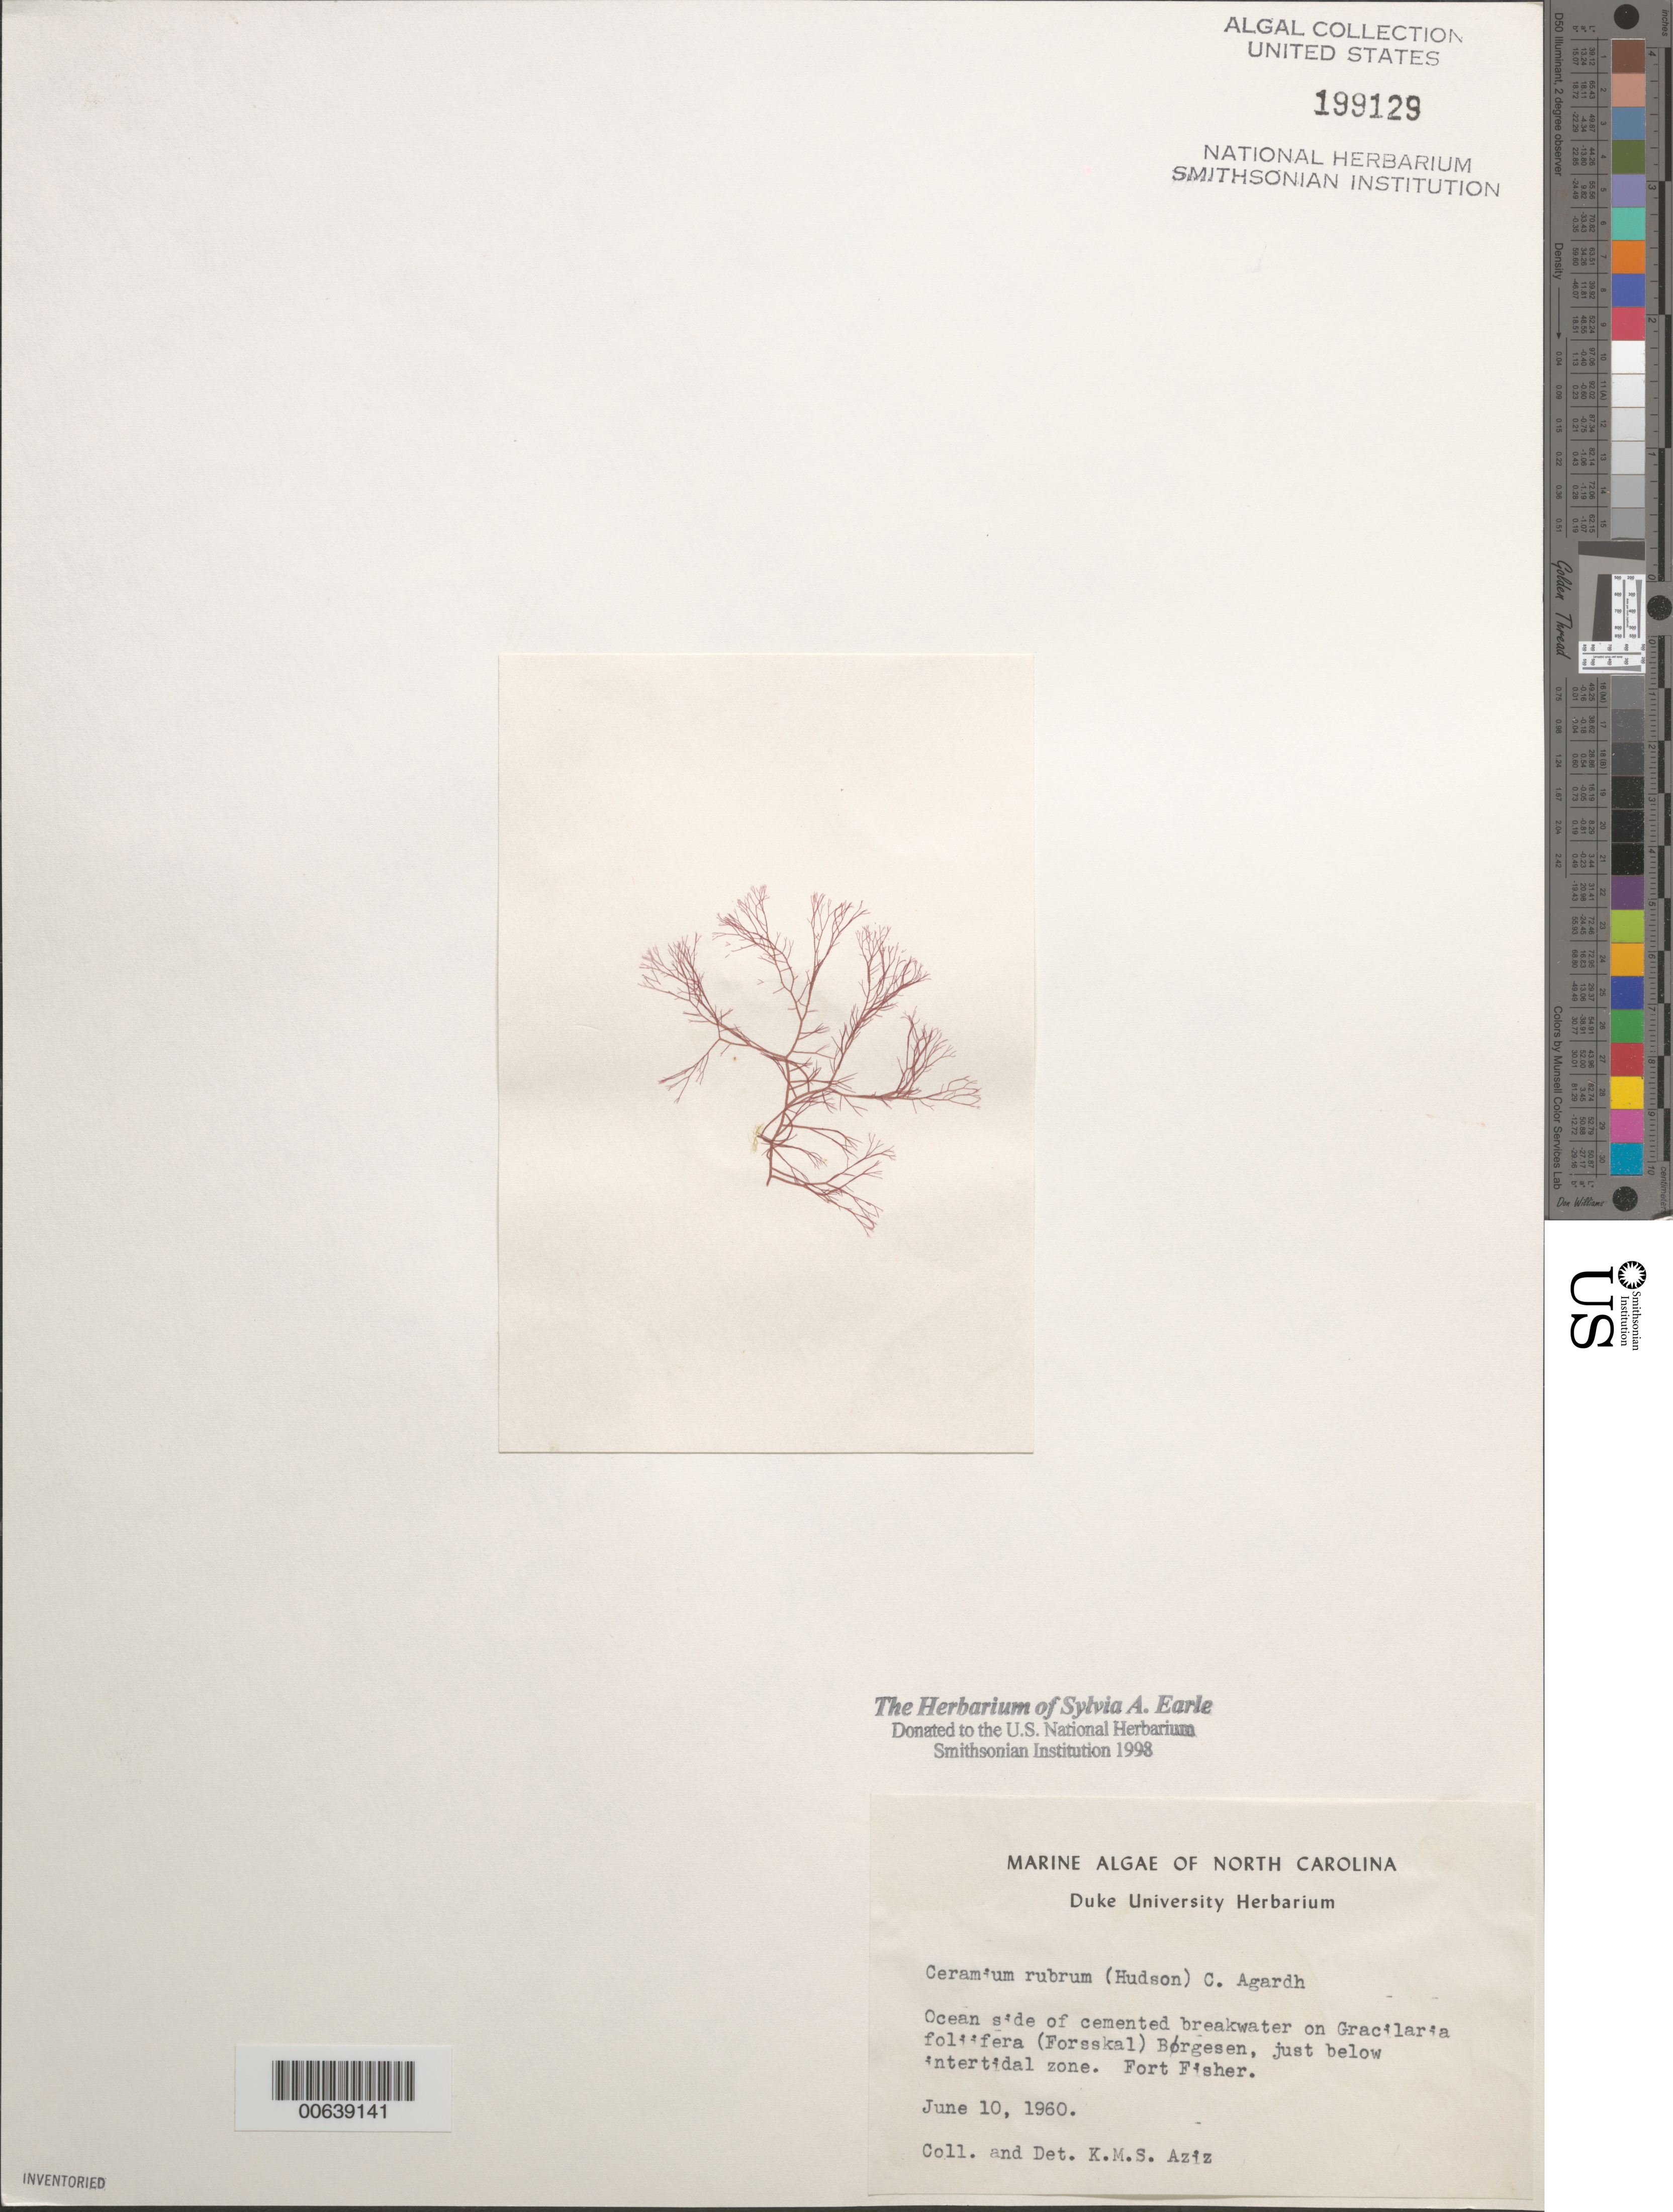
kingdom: Plantae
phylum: Rhodophyta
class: Florideophyceae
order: Ceramiales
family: Ceramiaceae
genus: Ceramium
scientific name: Ceramium rubrum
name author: C. Agardh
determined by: Aziz, K. M. S.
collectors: K. M. Aziz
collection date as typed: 10 Jun 1960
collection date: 1960-06-10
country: United States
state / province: North Carolina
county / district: New Hanover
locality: Fort Fisher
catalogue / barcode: US 199129